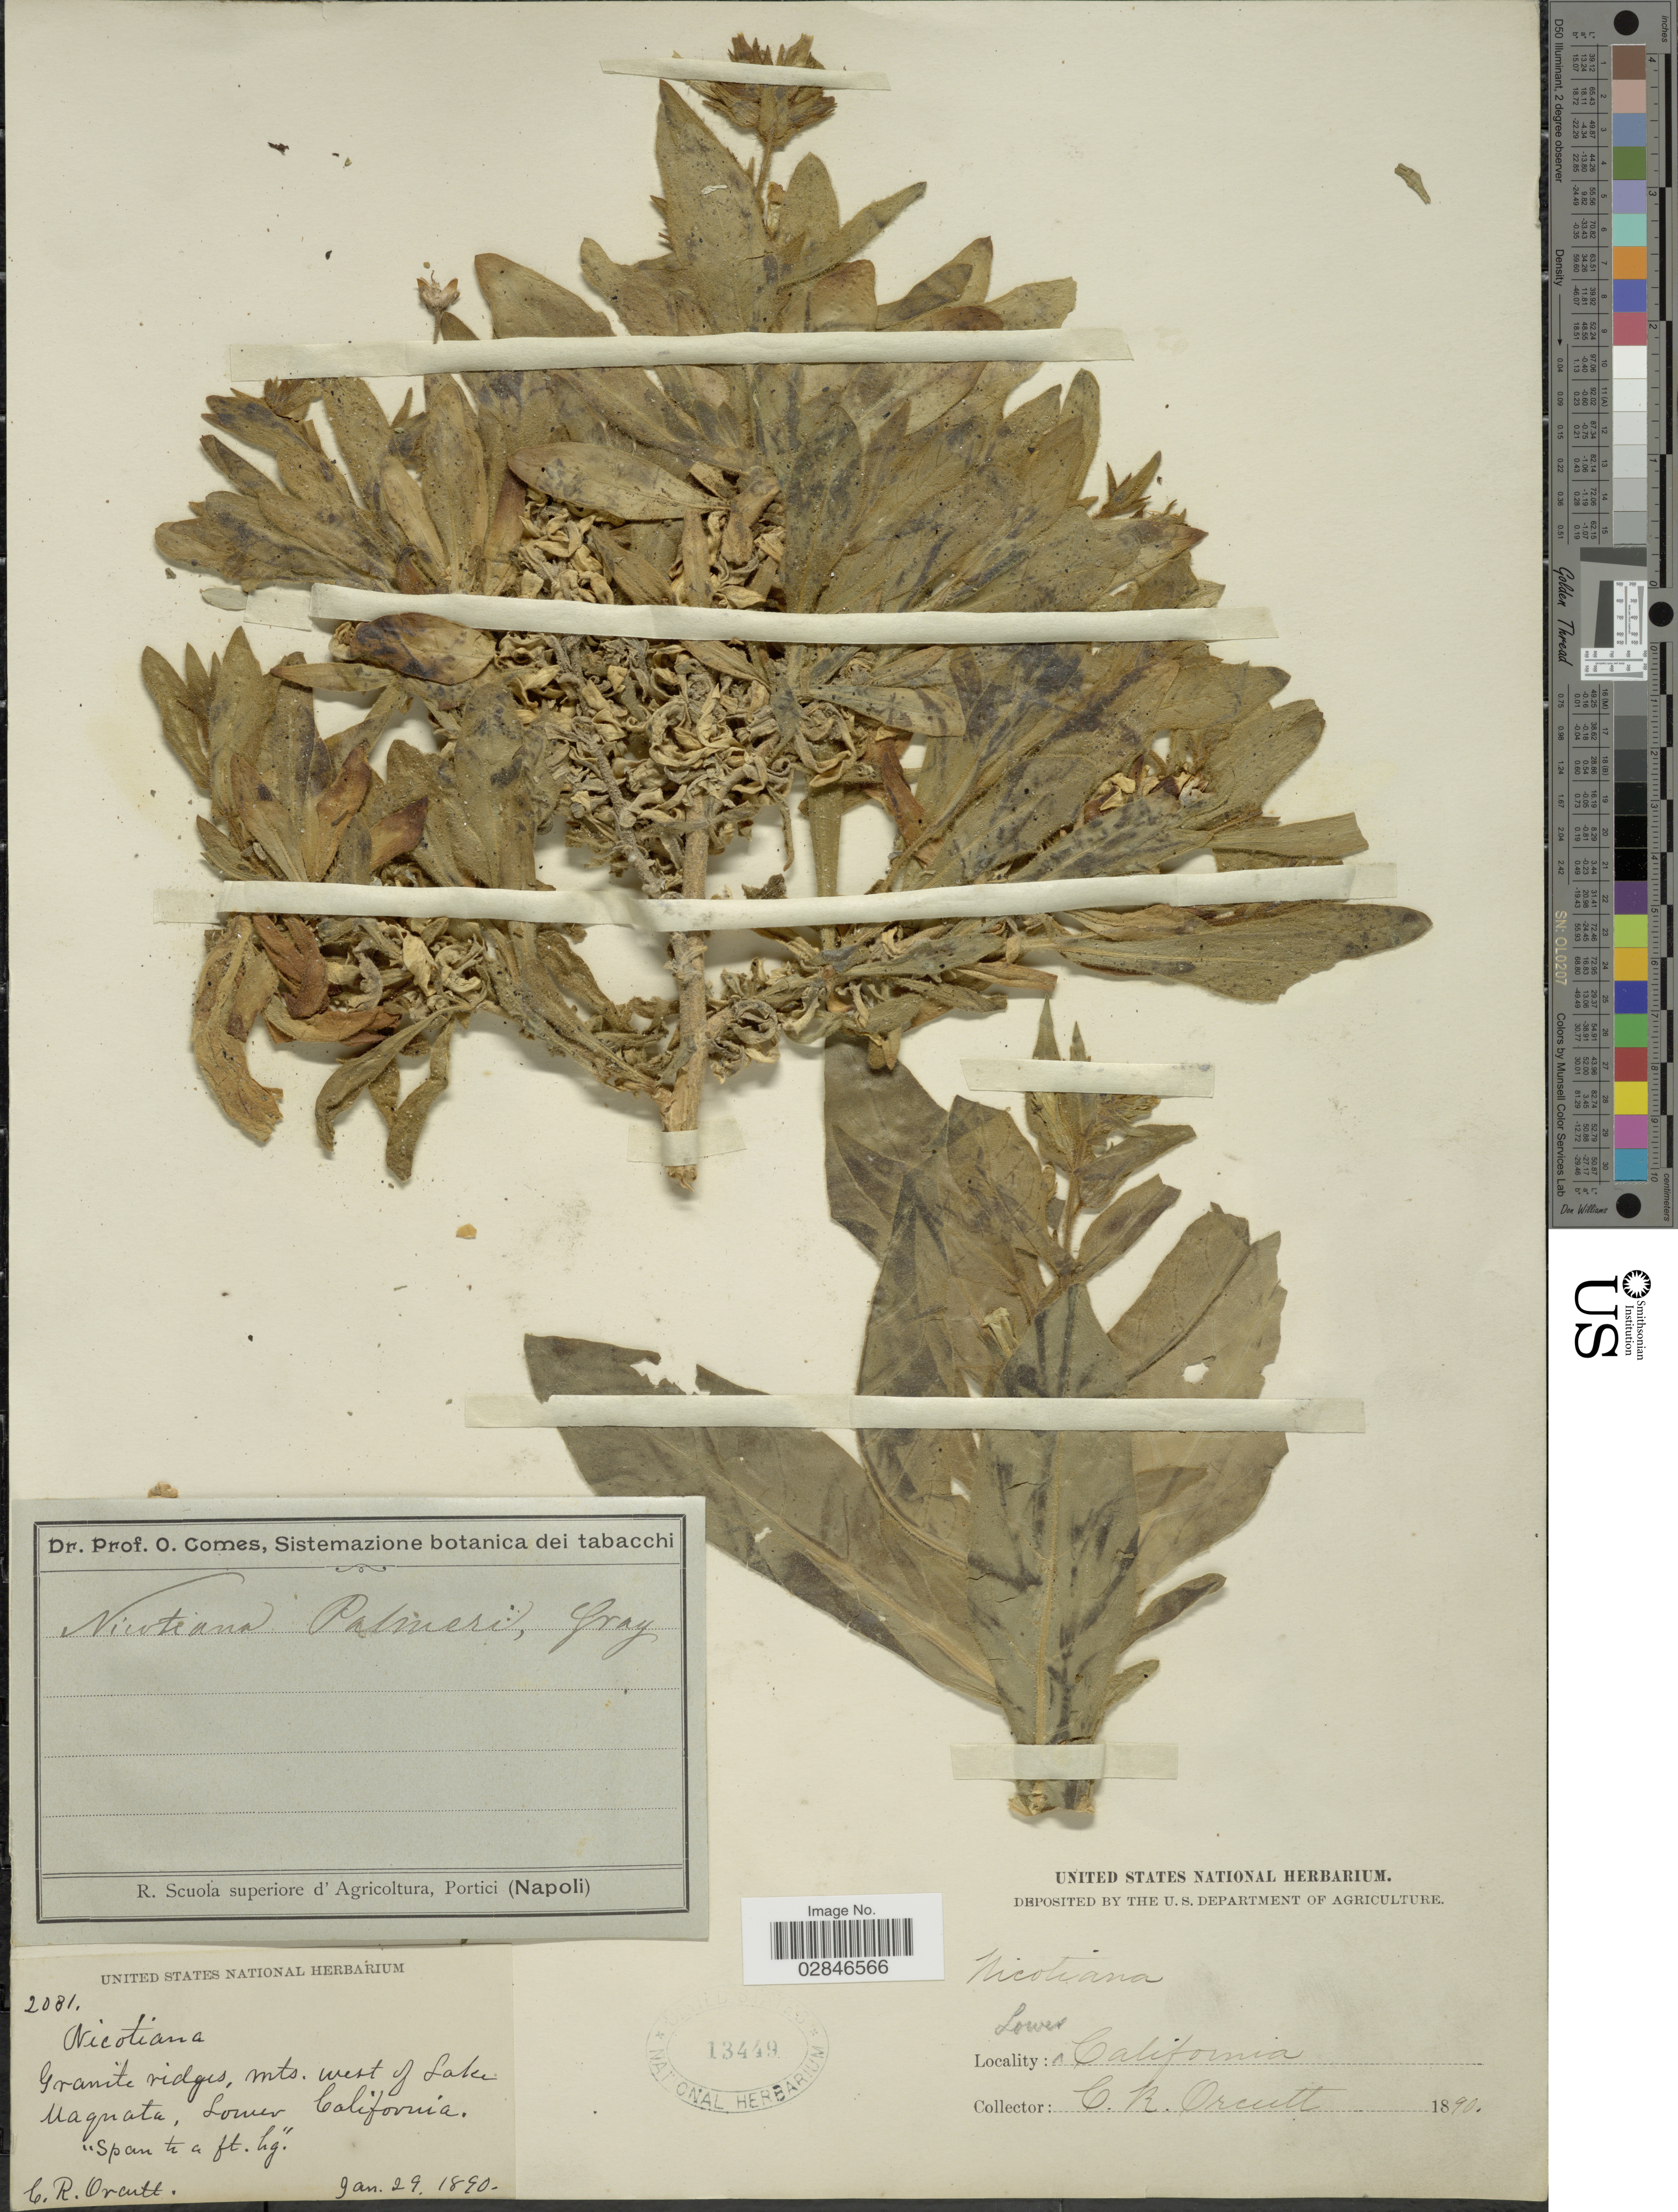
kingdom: Plantae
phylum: Tracheophyta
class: Magnoliopsida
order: Solanales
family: Solanaceae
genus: Nicotiana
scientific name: Nicotiana plumbaginifolia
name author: Viv.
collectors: C. R. Orcutt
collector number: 2081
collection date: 1890-01-29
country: Mexico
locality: Lower California, Granite ridges, mts. west of Lake Maquata.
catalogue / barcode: US 13449